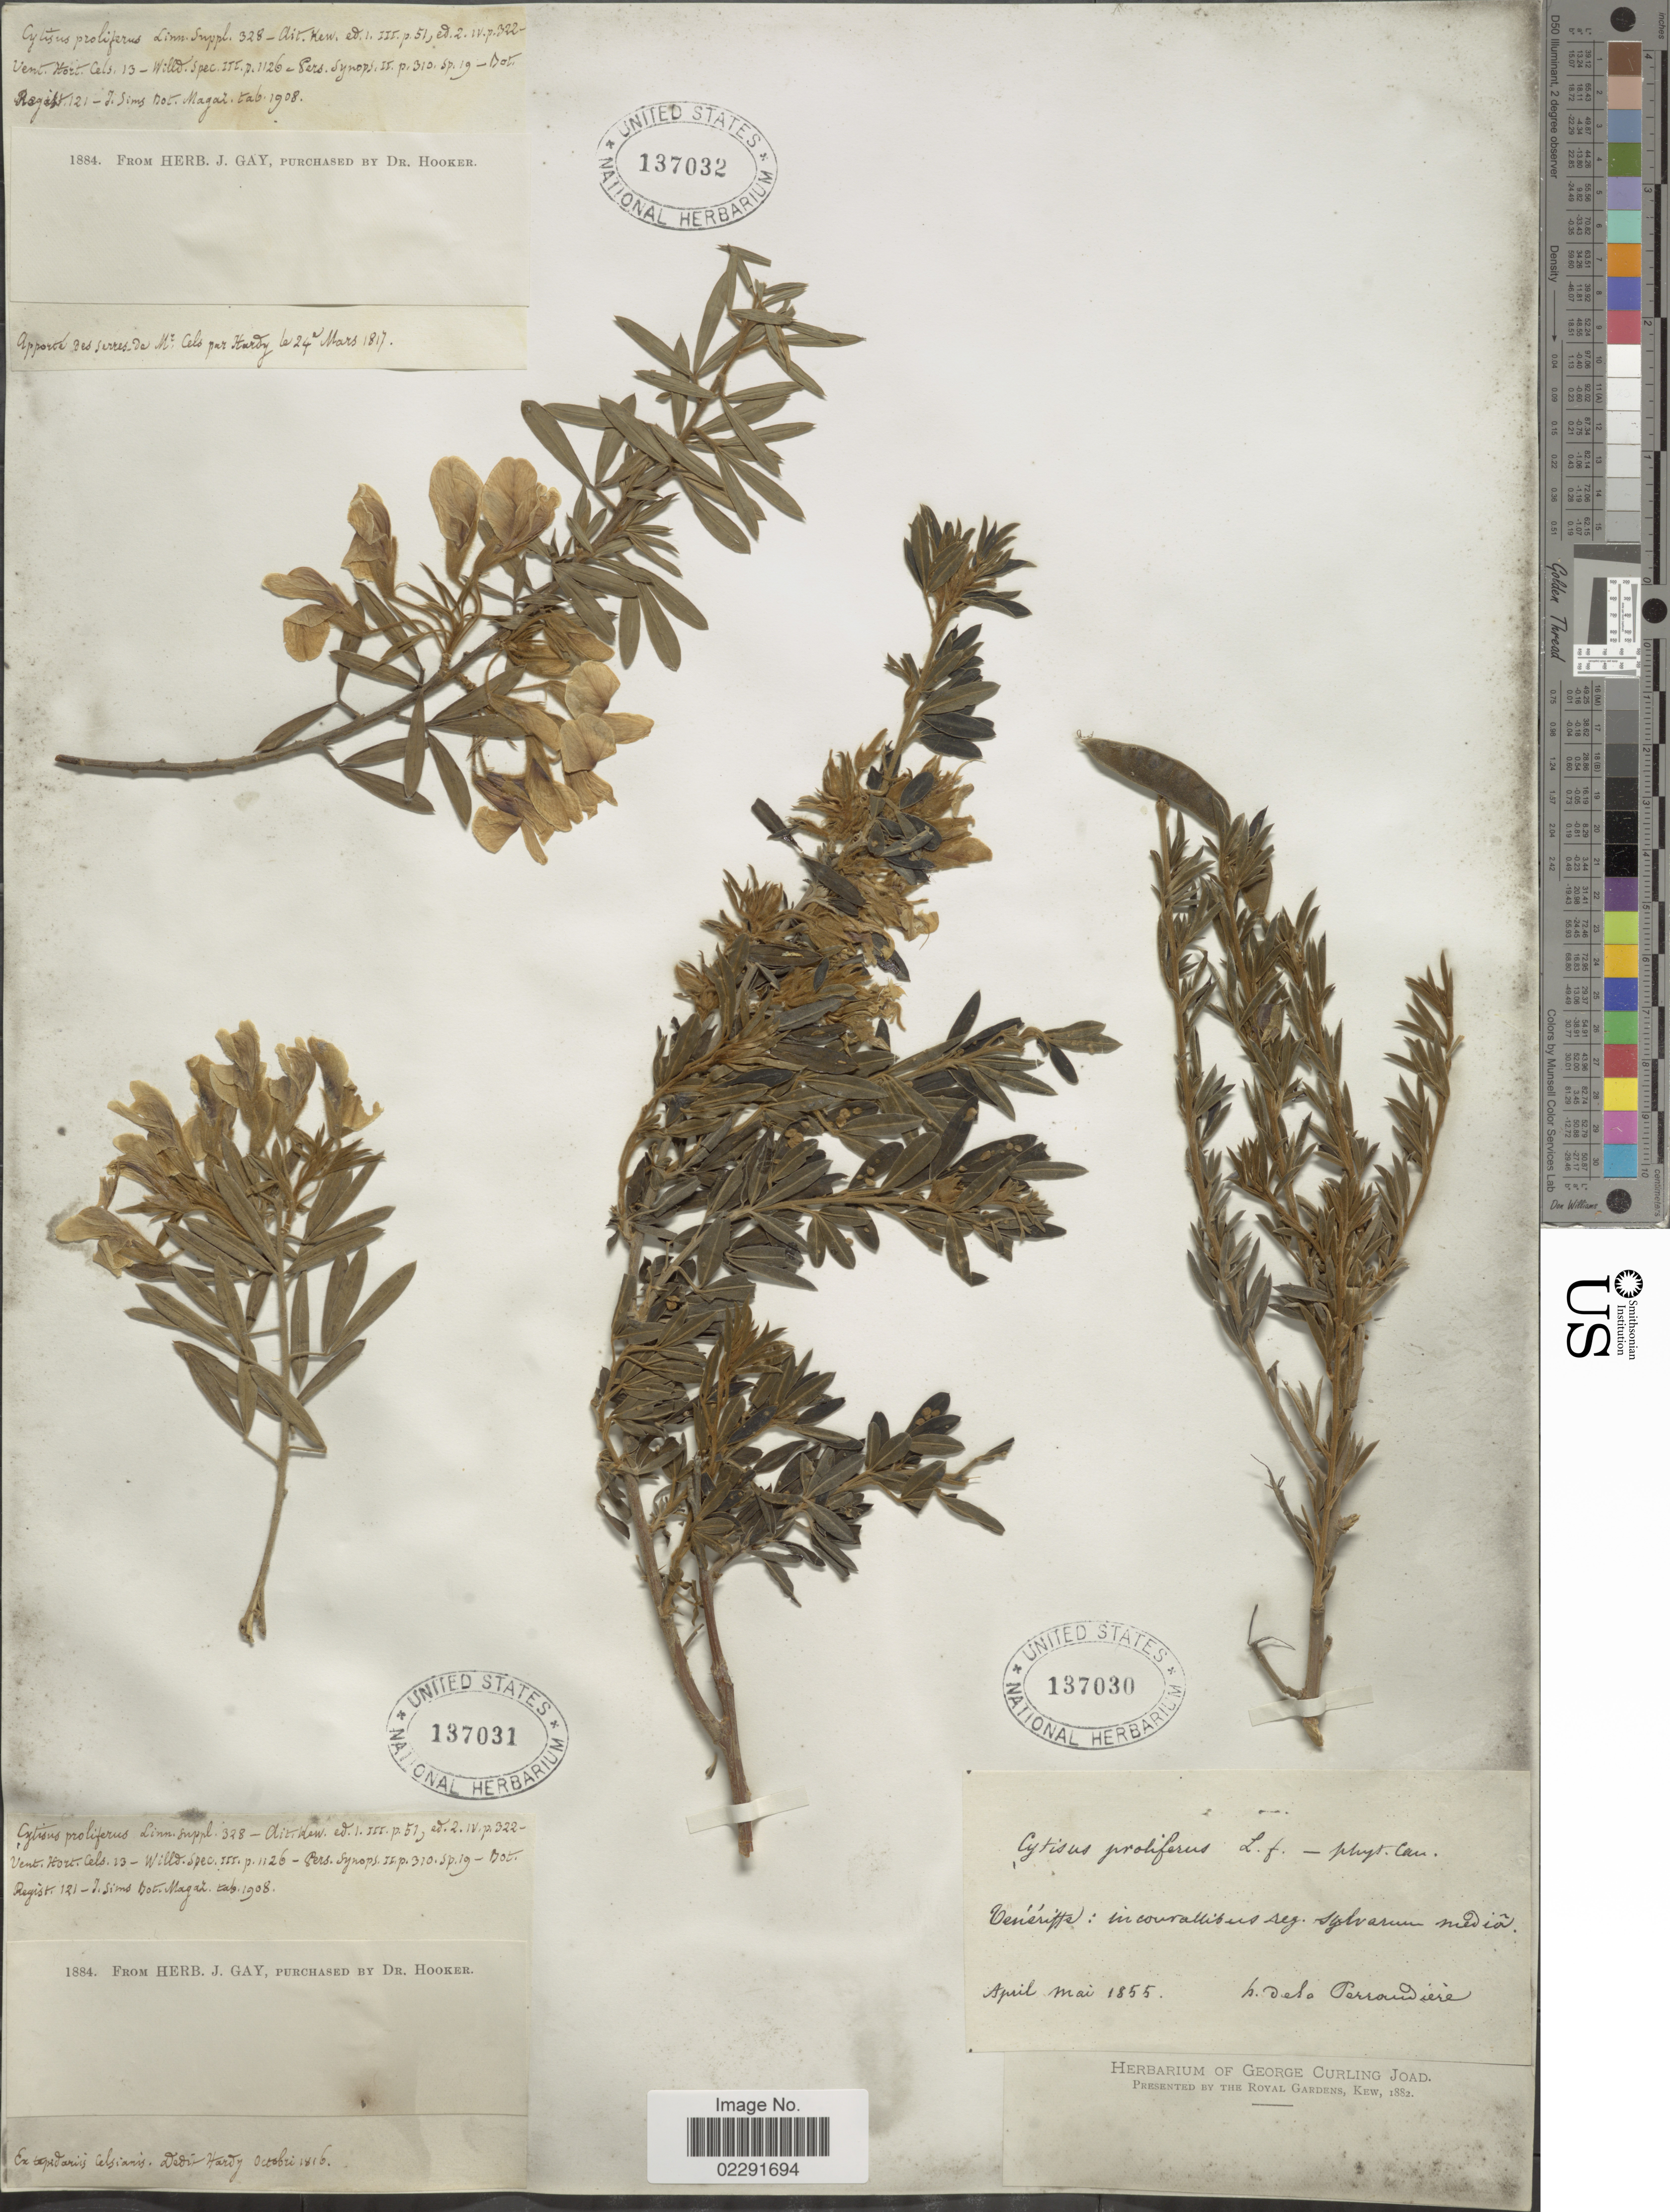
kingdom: Plantae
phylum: Tracheophyta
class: Magnoliopsida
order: Fabales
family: Fabaceae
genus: Cytisus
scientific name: Cytisus prolifer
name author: L. f.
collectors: J. Sims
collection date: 1908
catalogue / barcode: US 137031